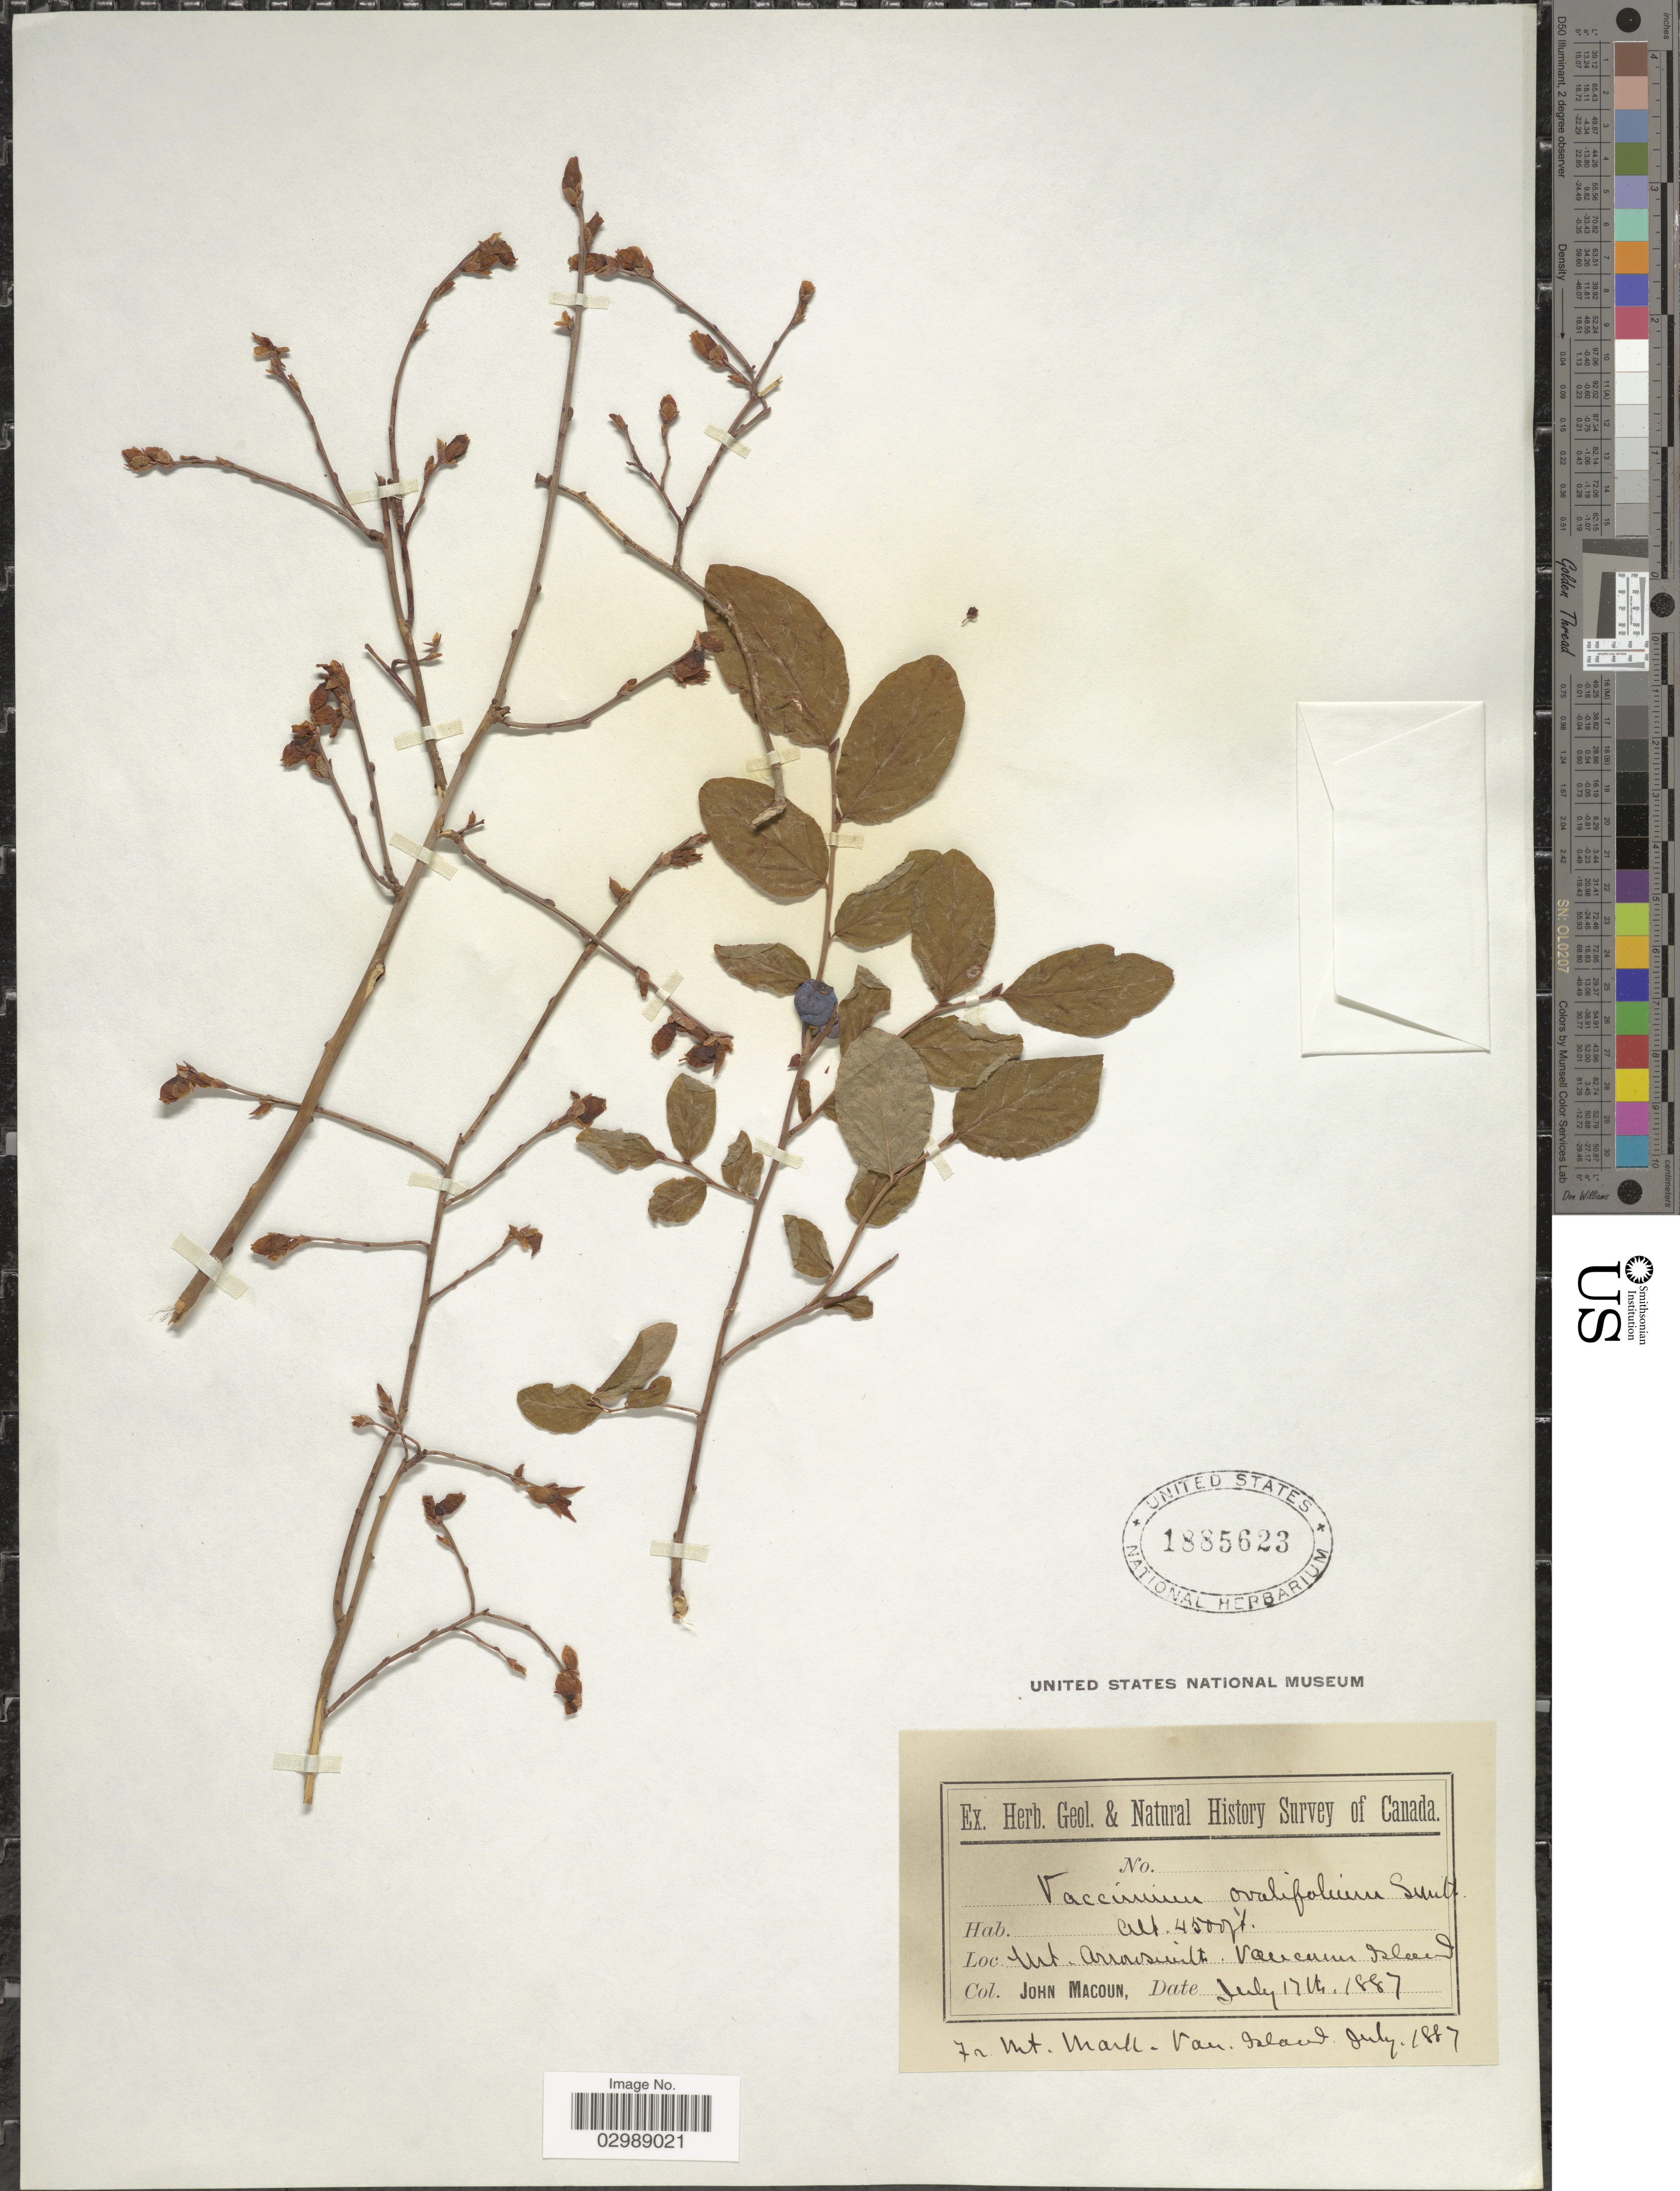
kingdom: Plantae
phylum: Tracheophyta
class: Magnoliopsida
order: Ericales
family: Ericaceae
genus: Vaccinium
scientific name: Vaccinium ovalifolium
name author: Sm.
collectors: J. Macoun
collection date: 1887-07-17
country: Canada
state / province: British Columbia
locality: Mt. Arrowsmith. Vancouver Island.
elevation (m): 1372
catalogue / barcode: US 1885623